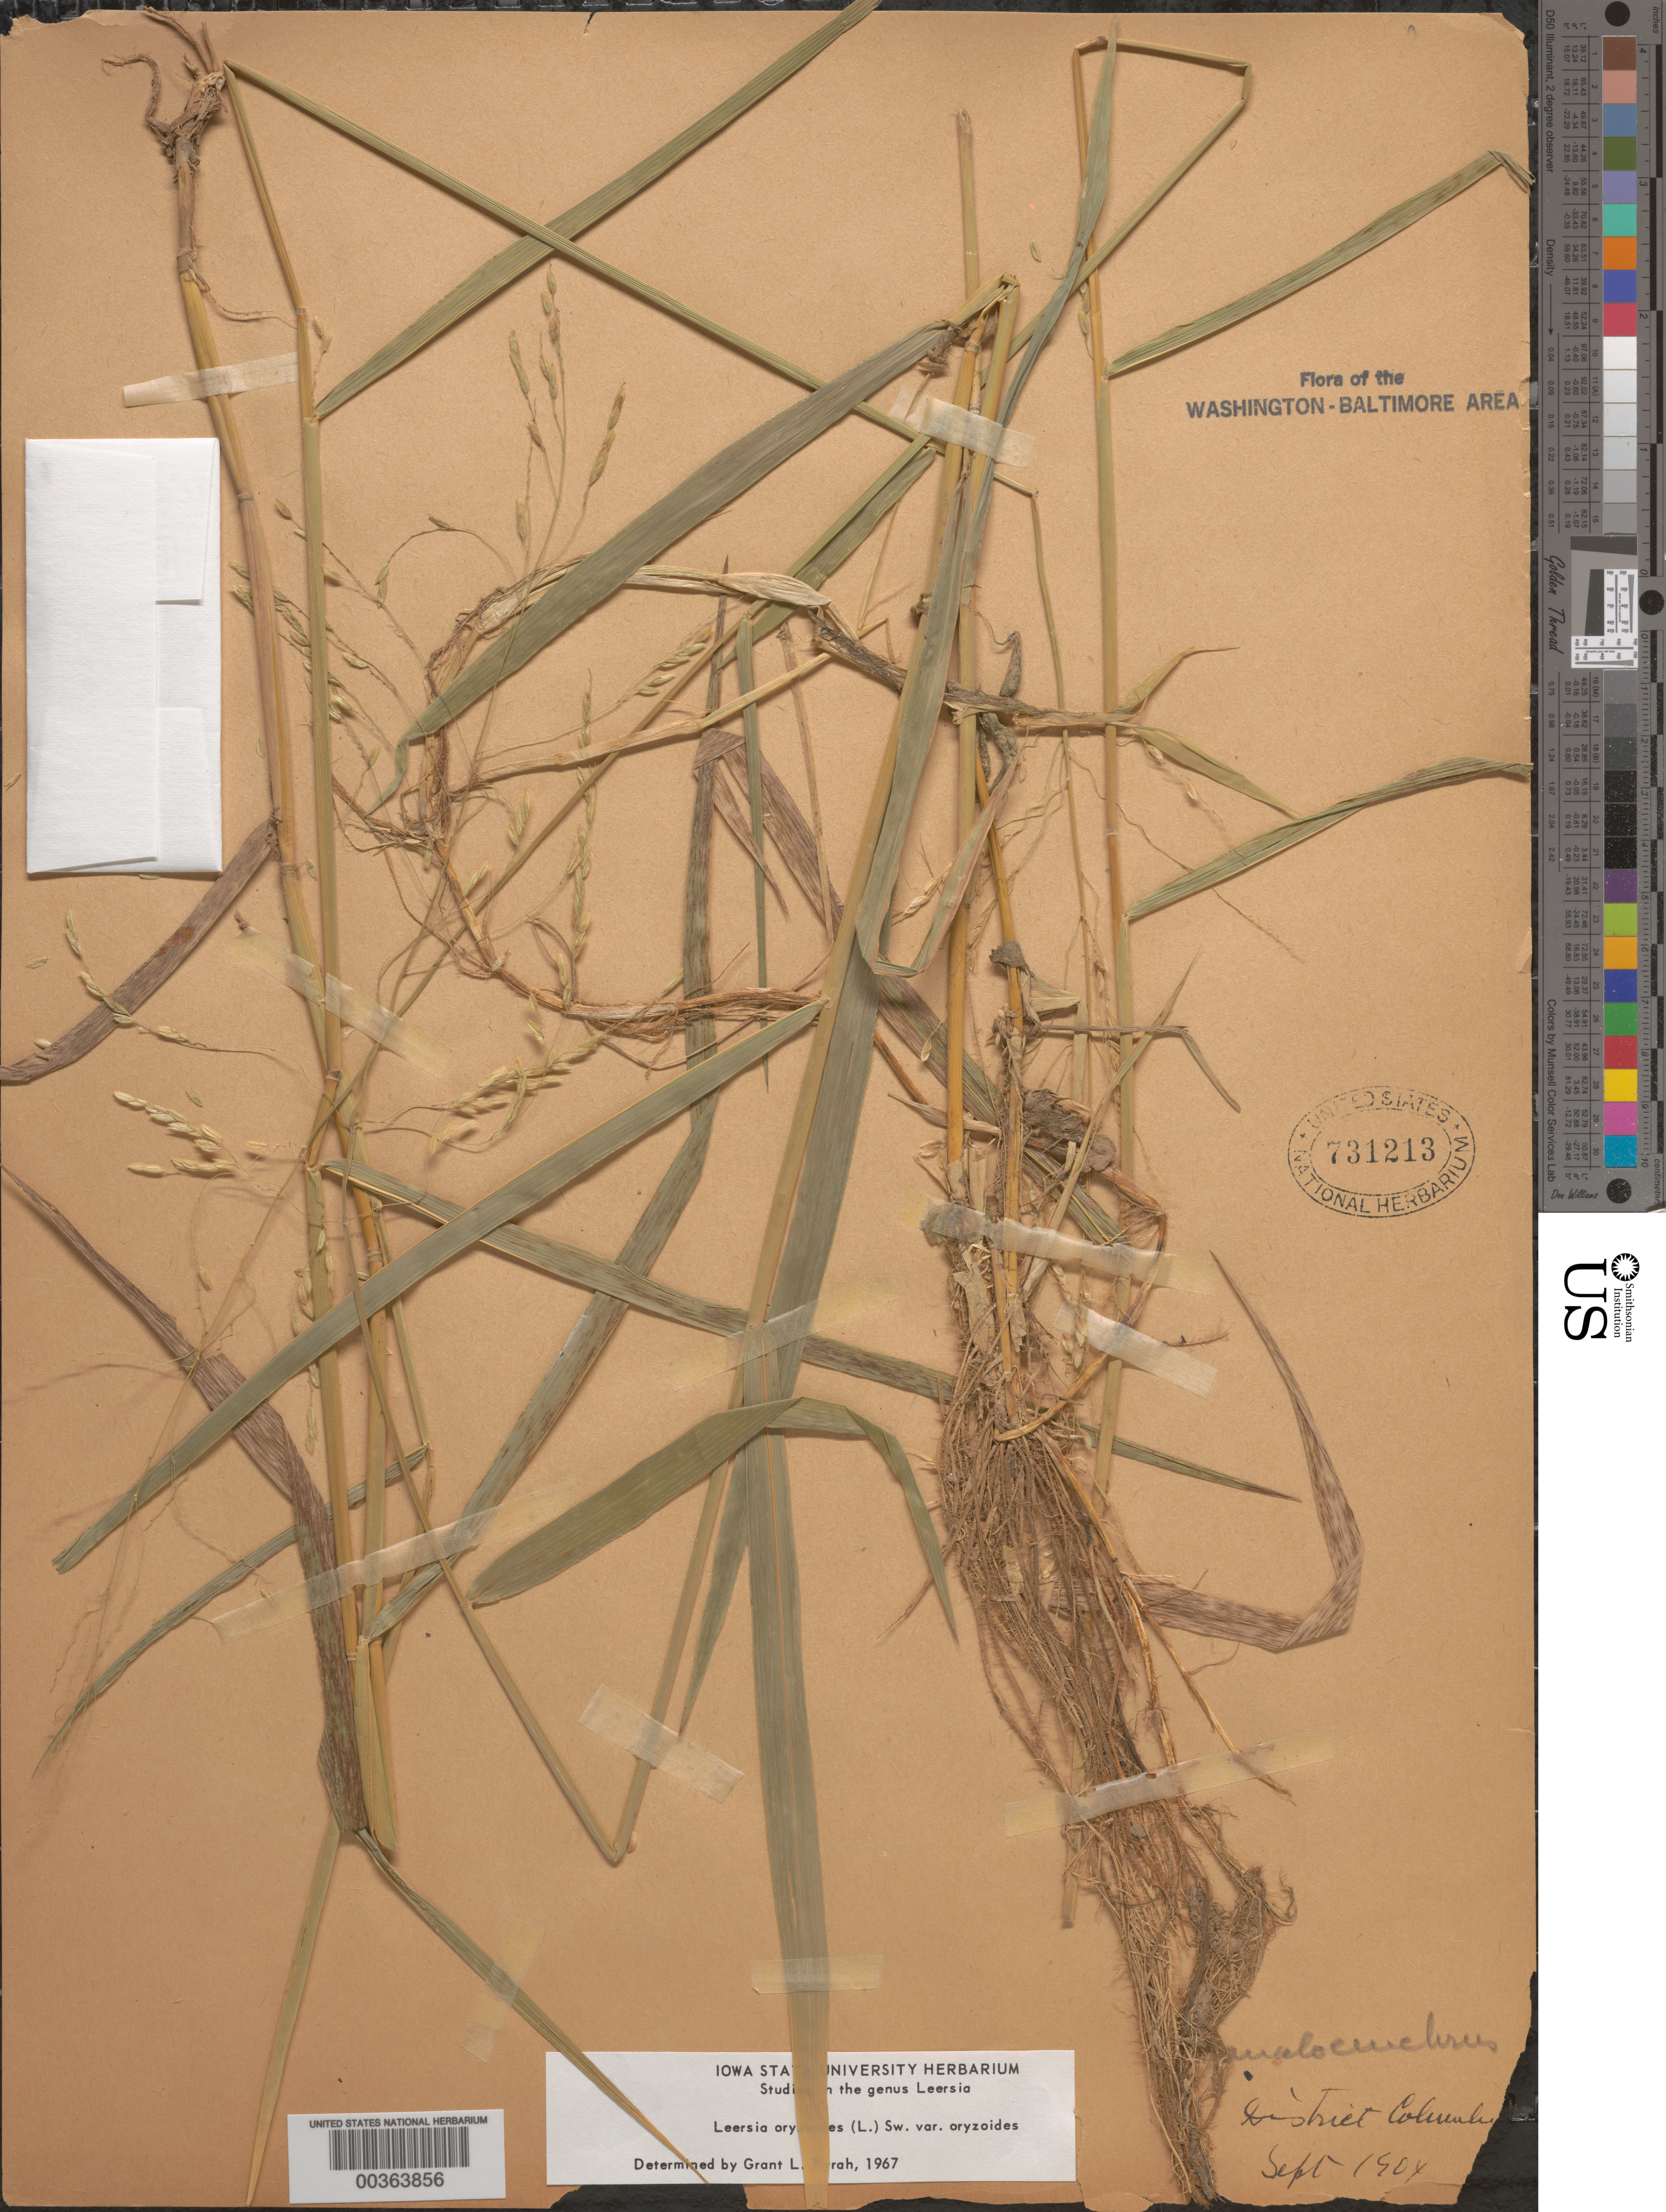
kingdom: Plantae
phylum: Tracheophyta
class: Liliopsida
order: Poales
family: Poaceae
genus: Leersia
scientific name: Leersia oryzoides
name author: (L.) Sw.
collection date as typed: Sep 1904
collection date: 1904-09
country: United States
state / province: District of Columbia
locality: Washington DC area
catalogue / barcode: US 731213